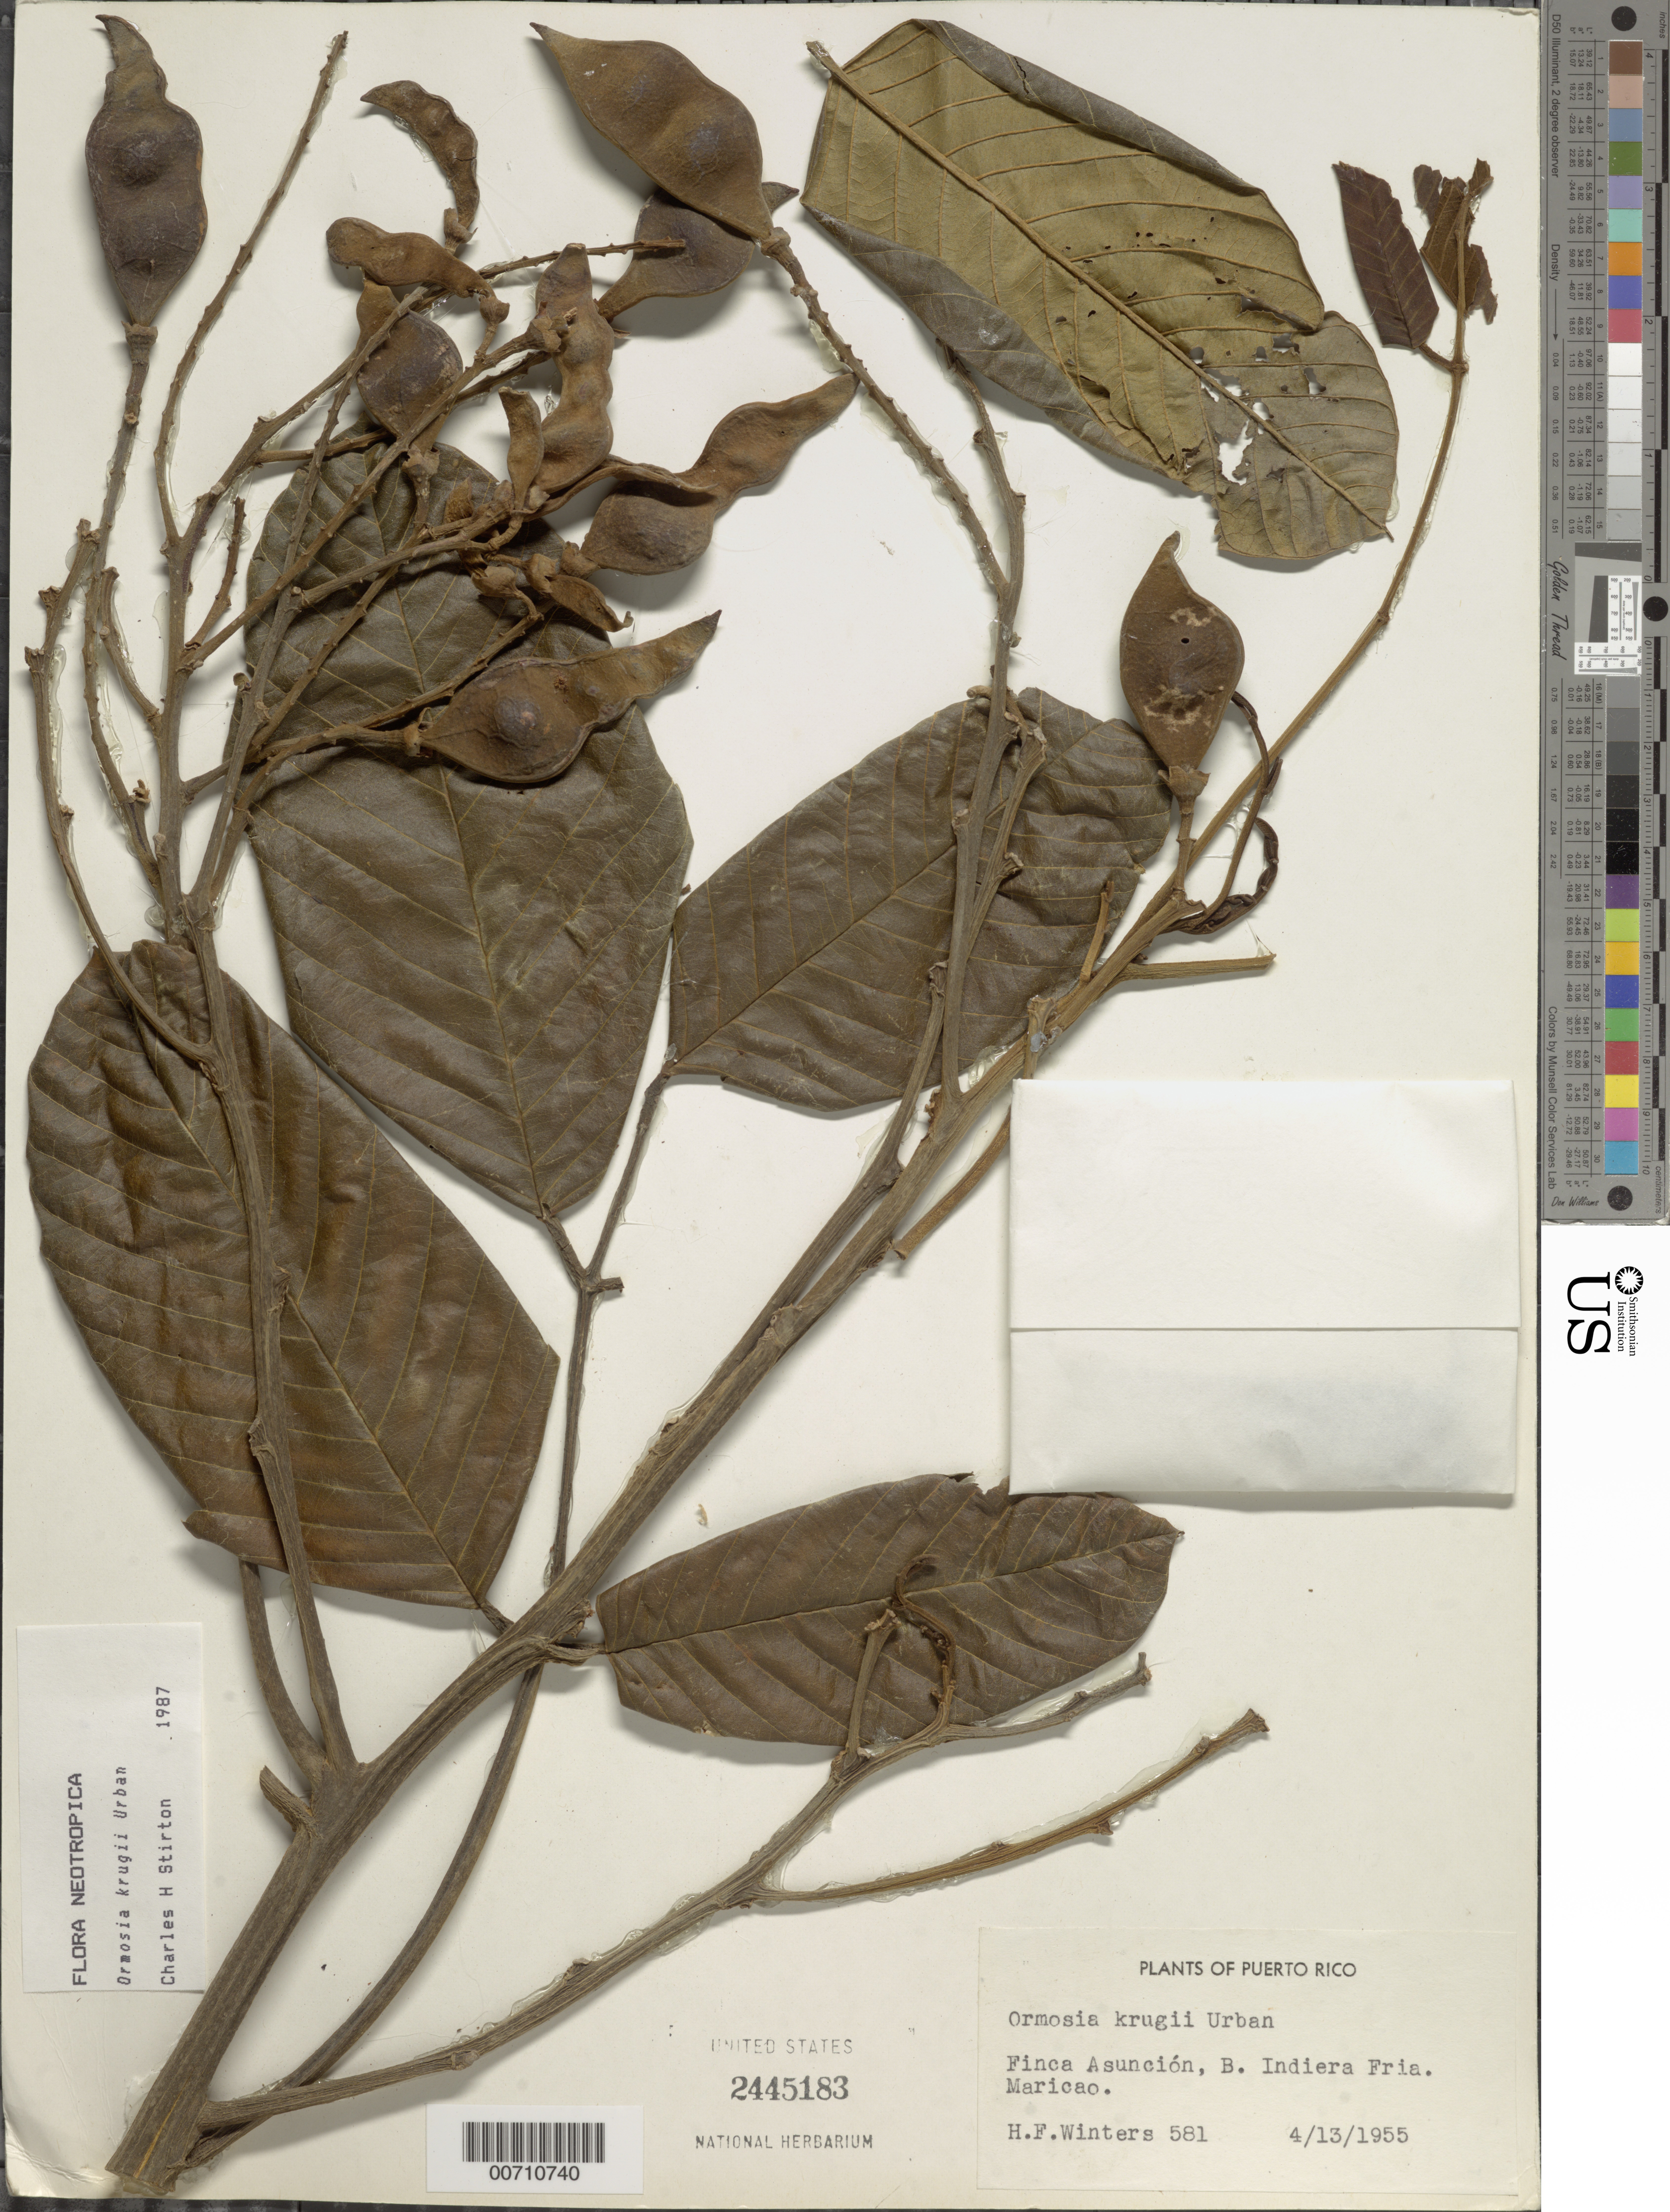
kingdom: Plantae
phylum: Tracheophyta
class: Magnoliopsida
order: Fabales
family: Fabaceae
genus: Ormosia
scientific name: Ormosia krugii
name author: Urb.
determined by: Stirton, Charles H.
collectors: H. Winters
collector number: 581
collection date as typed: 13 Apr 1955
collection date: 1955-04-13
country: Puerto Rico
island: Greater Antilles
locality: Maricao, Finca Asuncion, B. Indiera Fria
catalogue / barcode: US 2445183